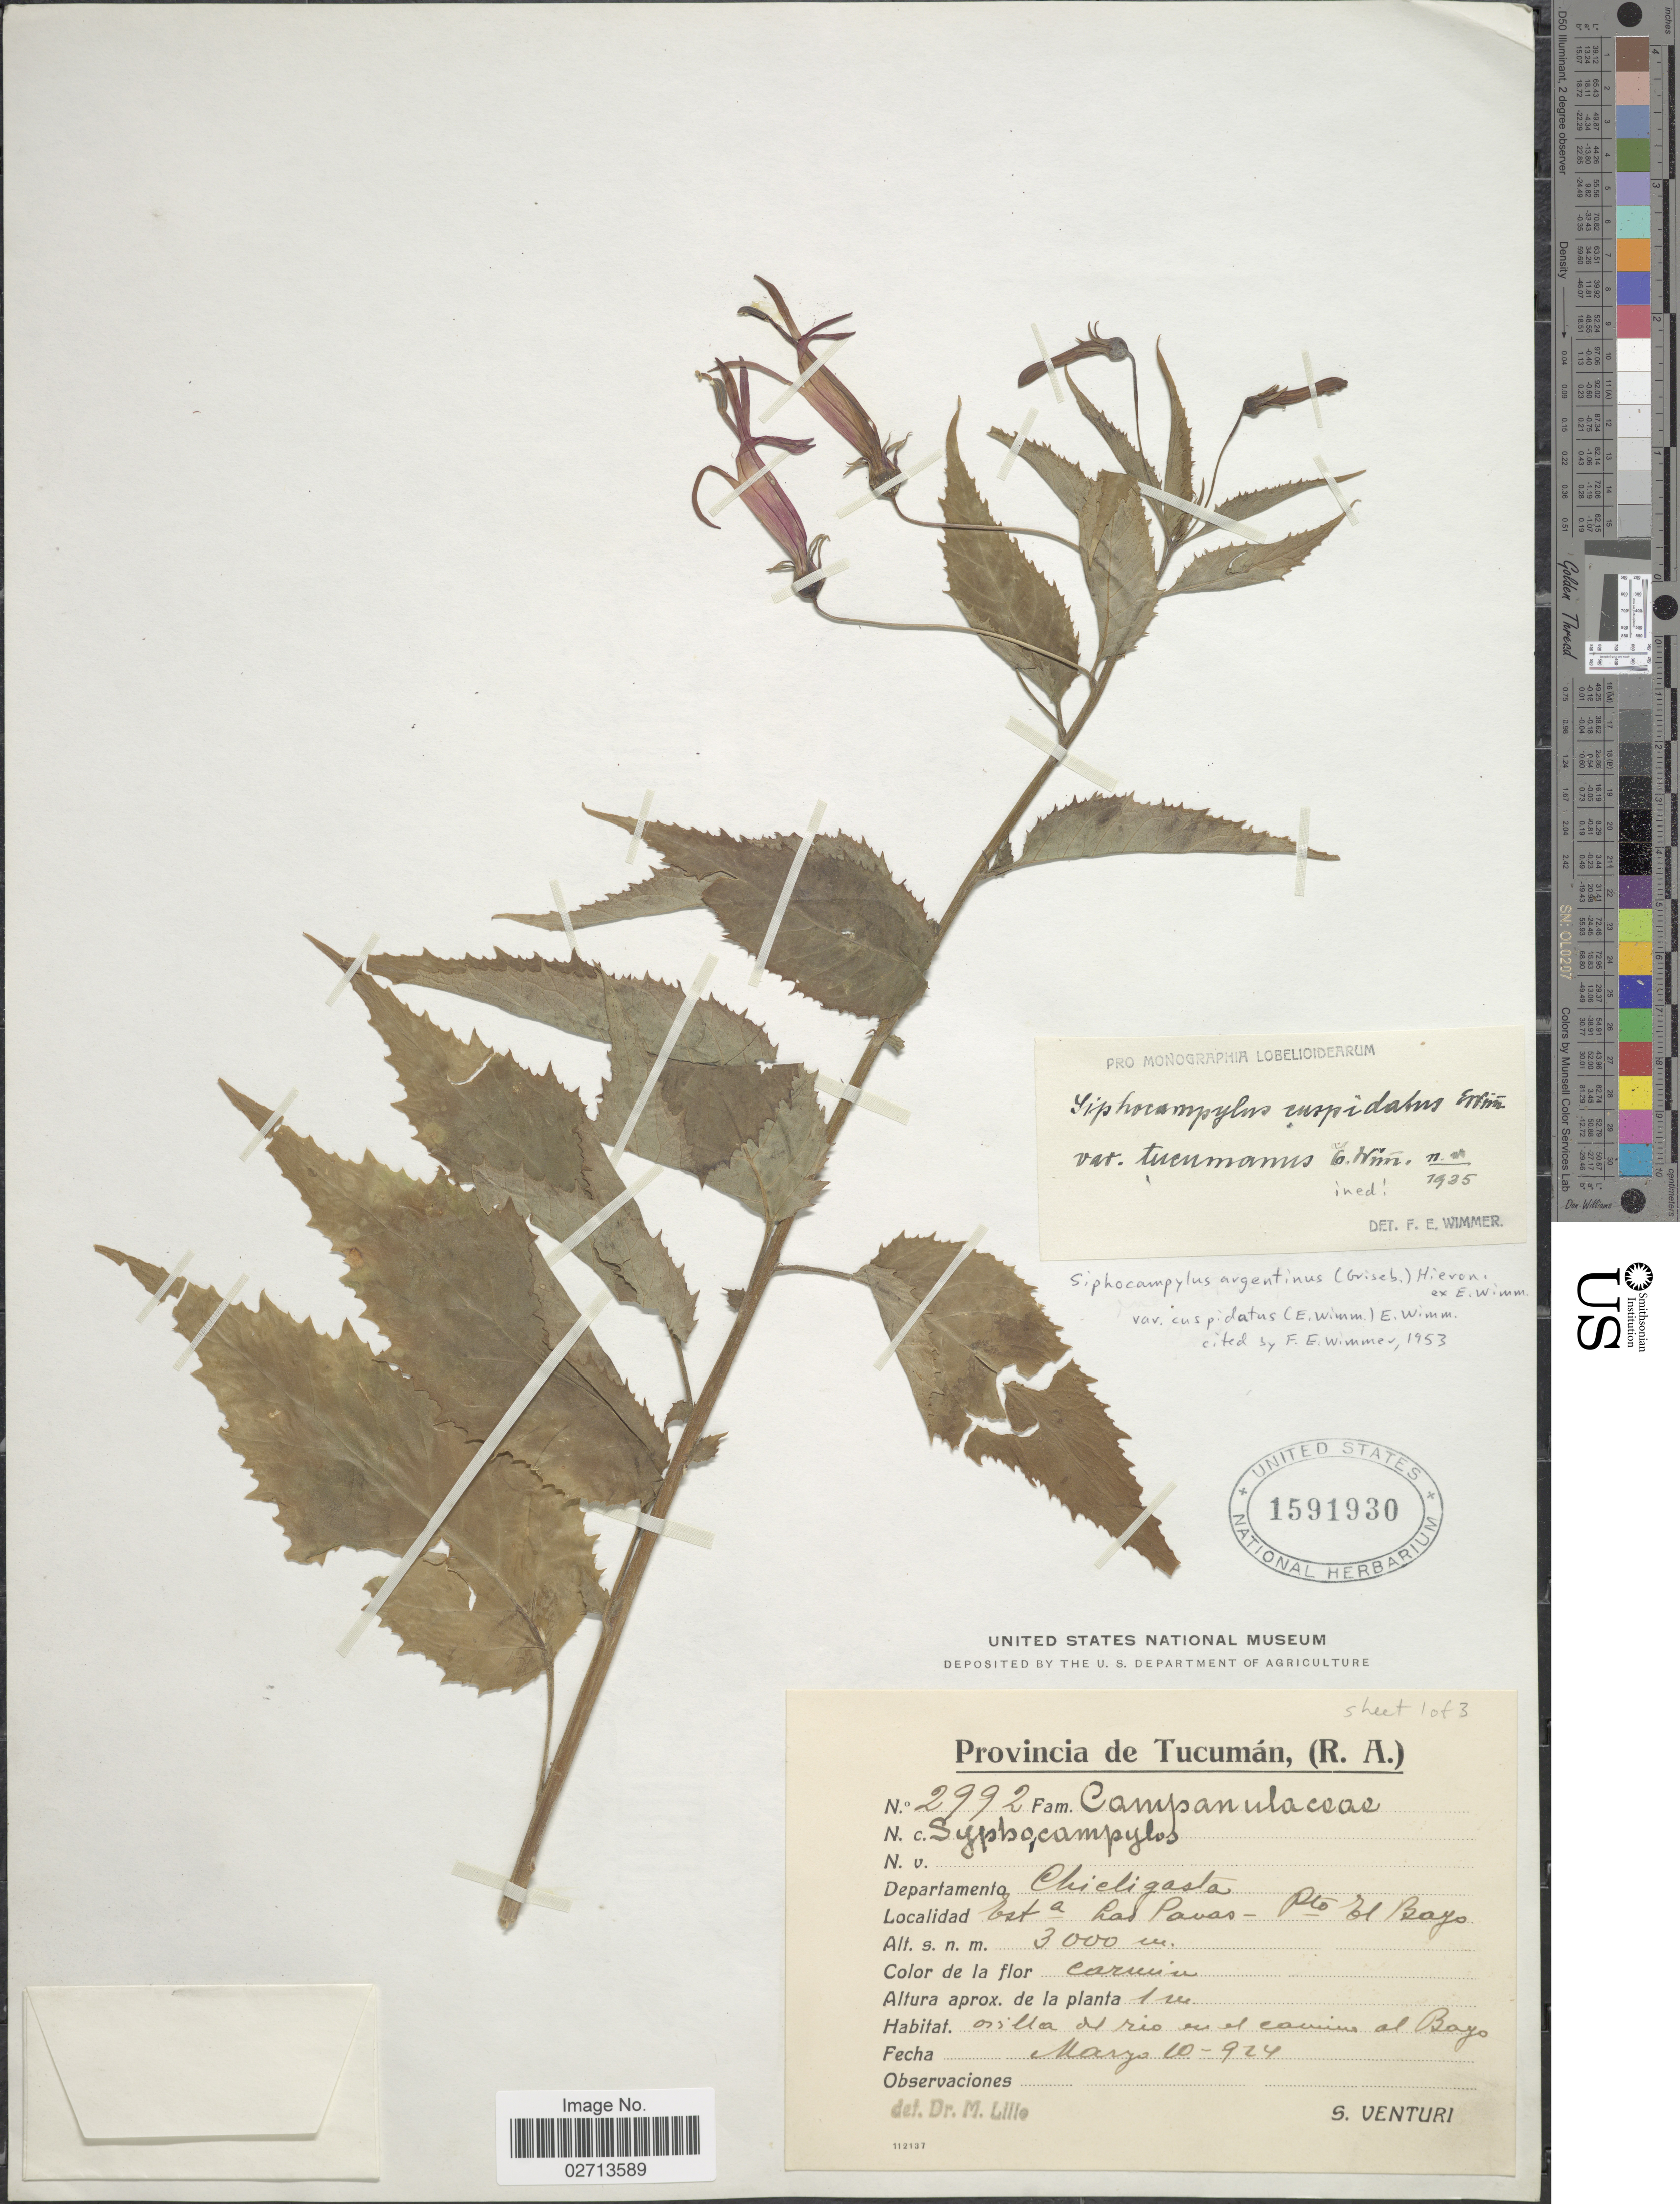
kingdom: Plantae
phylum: Tracheophyta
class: Magnoliopsida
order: Asterales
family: Campanulaceae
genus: Siphocampylus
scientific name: Siphocampylus argentinus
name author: (Griseb.) Hieron. ex E. Wimm.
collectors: S. Venturi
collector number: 2992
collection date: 1924-03-10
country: Argentina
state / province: Tucuman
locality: R.A. Departamento Chicligasta. Esta. Las Pavas, Pto. El Bayo.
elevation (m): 3000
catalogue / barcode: US 1591930